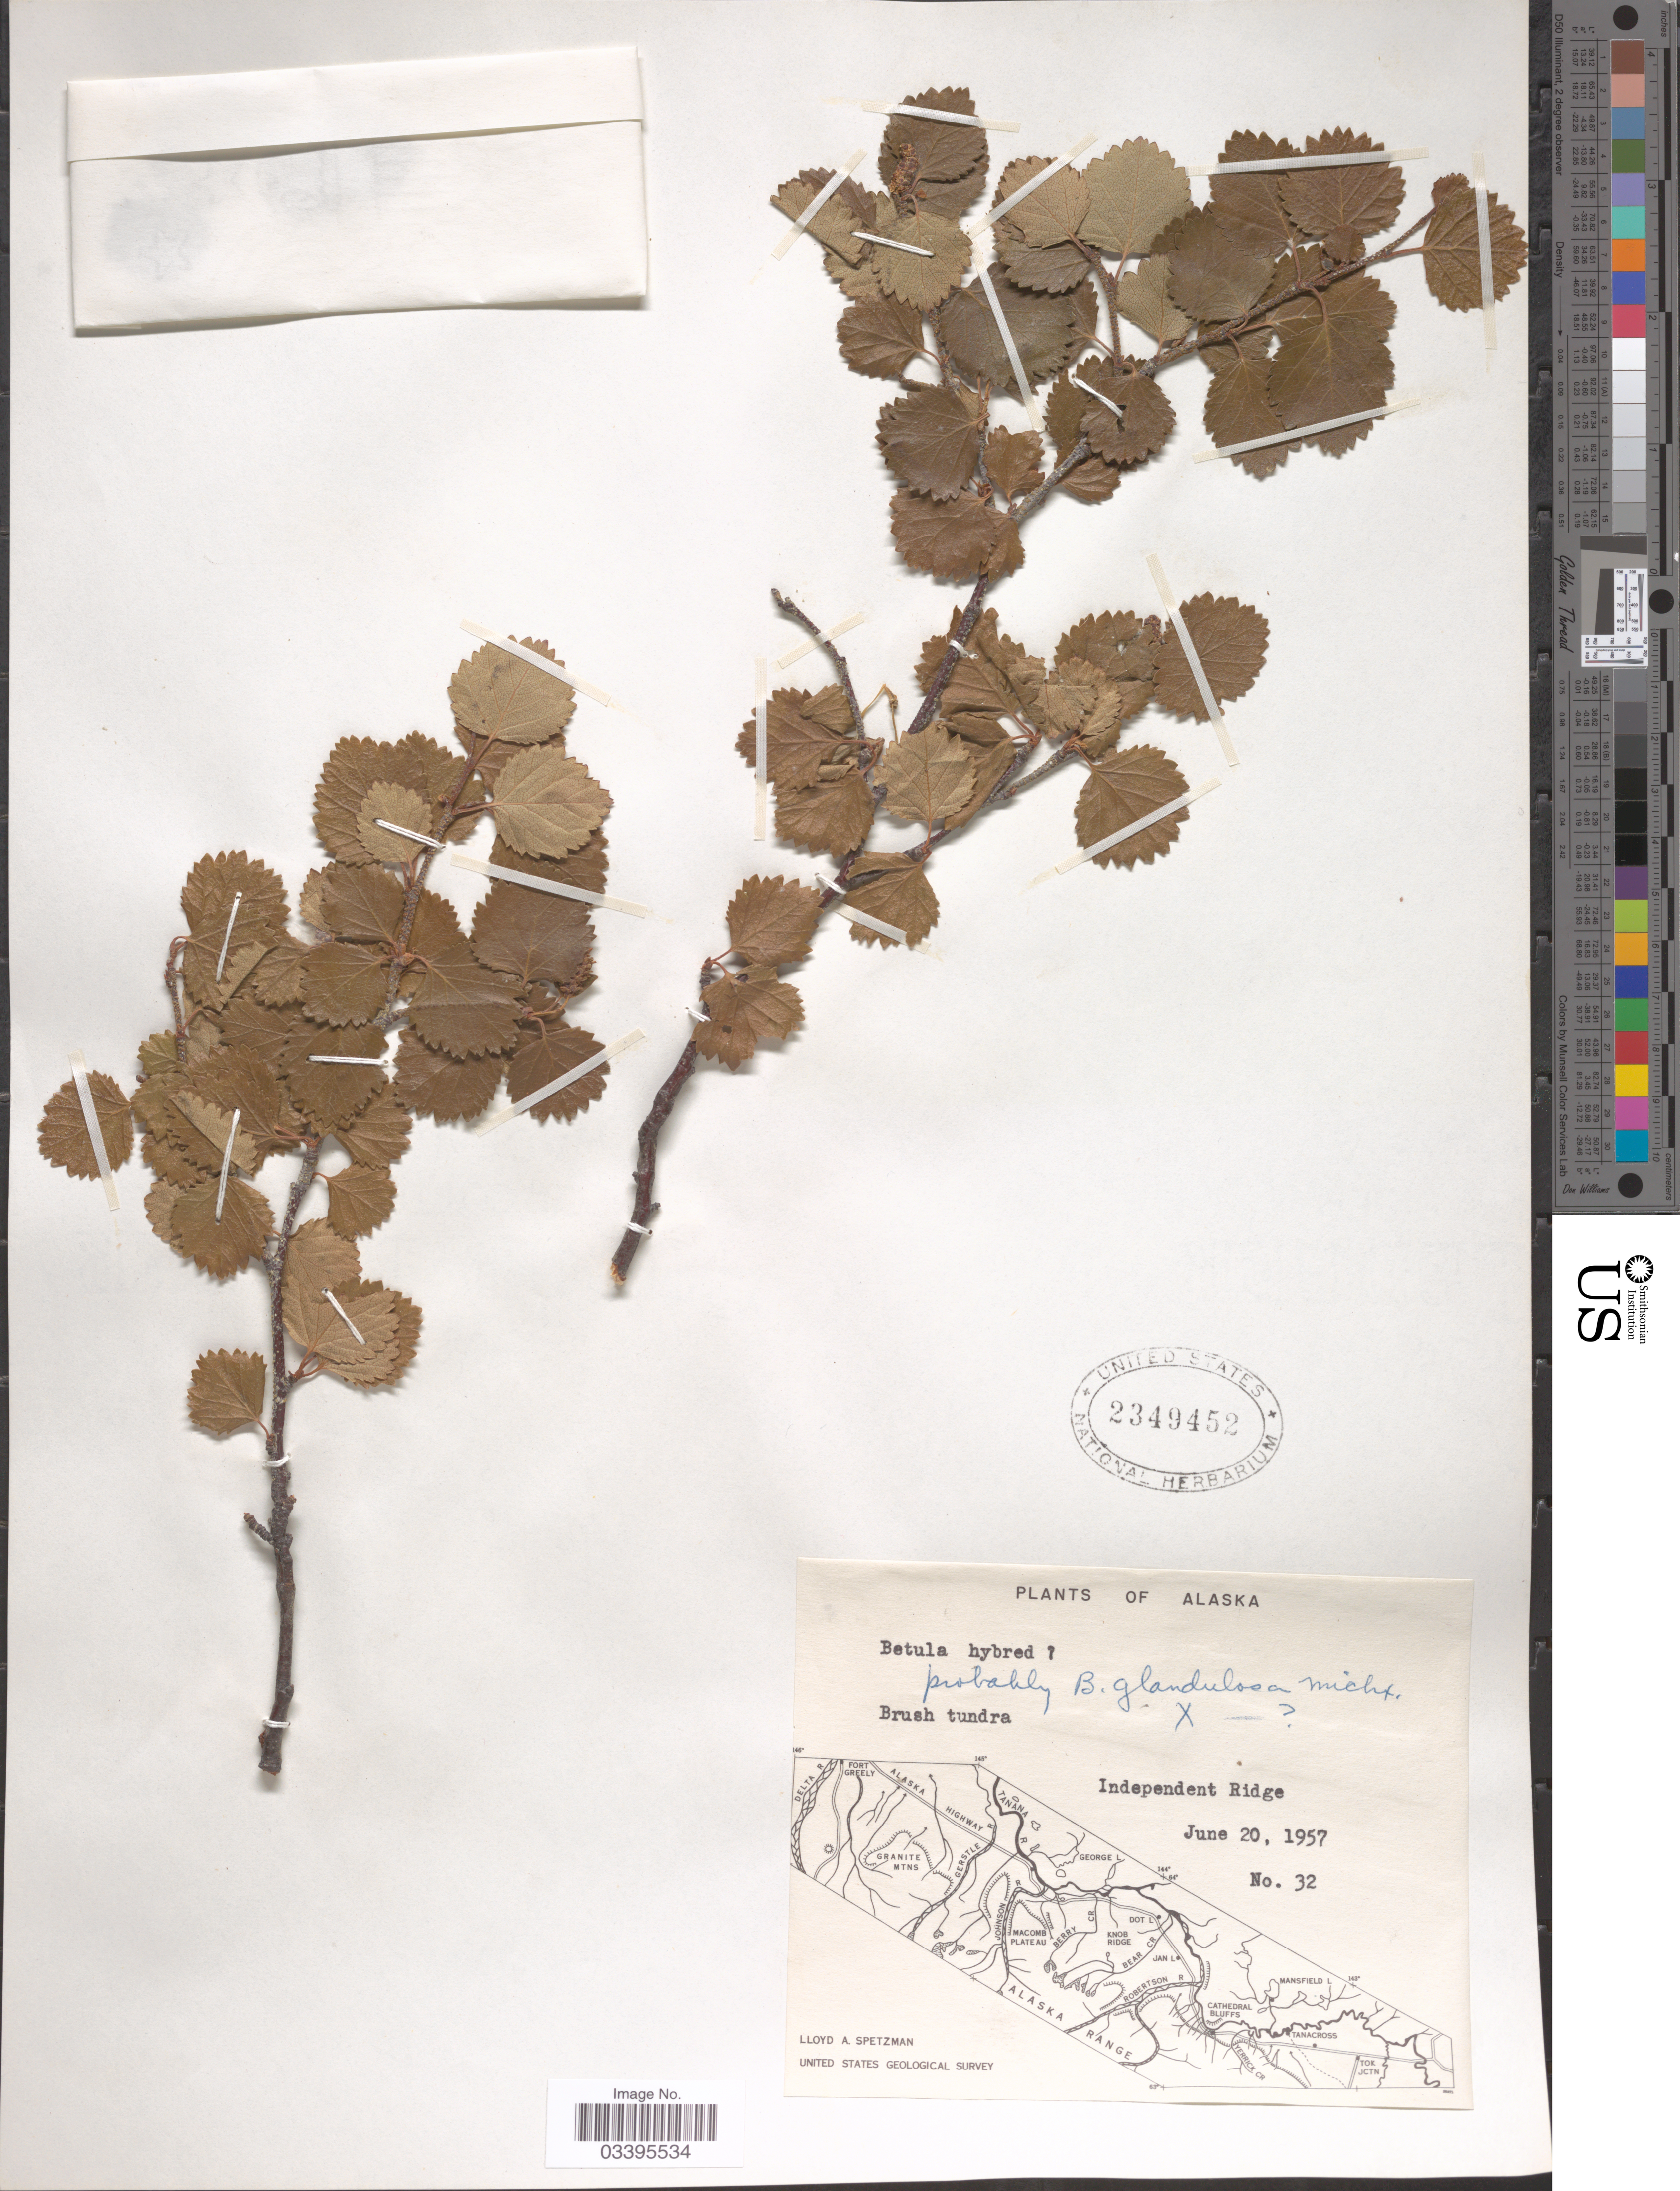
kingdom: Plantae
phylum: Tracheophyta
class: Magnoliopsida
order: Fagales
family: Betulaceae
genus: Betula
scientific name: Betula glandulosa x B. sp.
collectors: L. Spetzman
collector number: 32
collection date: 1957-06-20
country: United States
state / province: Alaska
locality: Independent Ridge.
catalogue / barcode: US 2349452